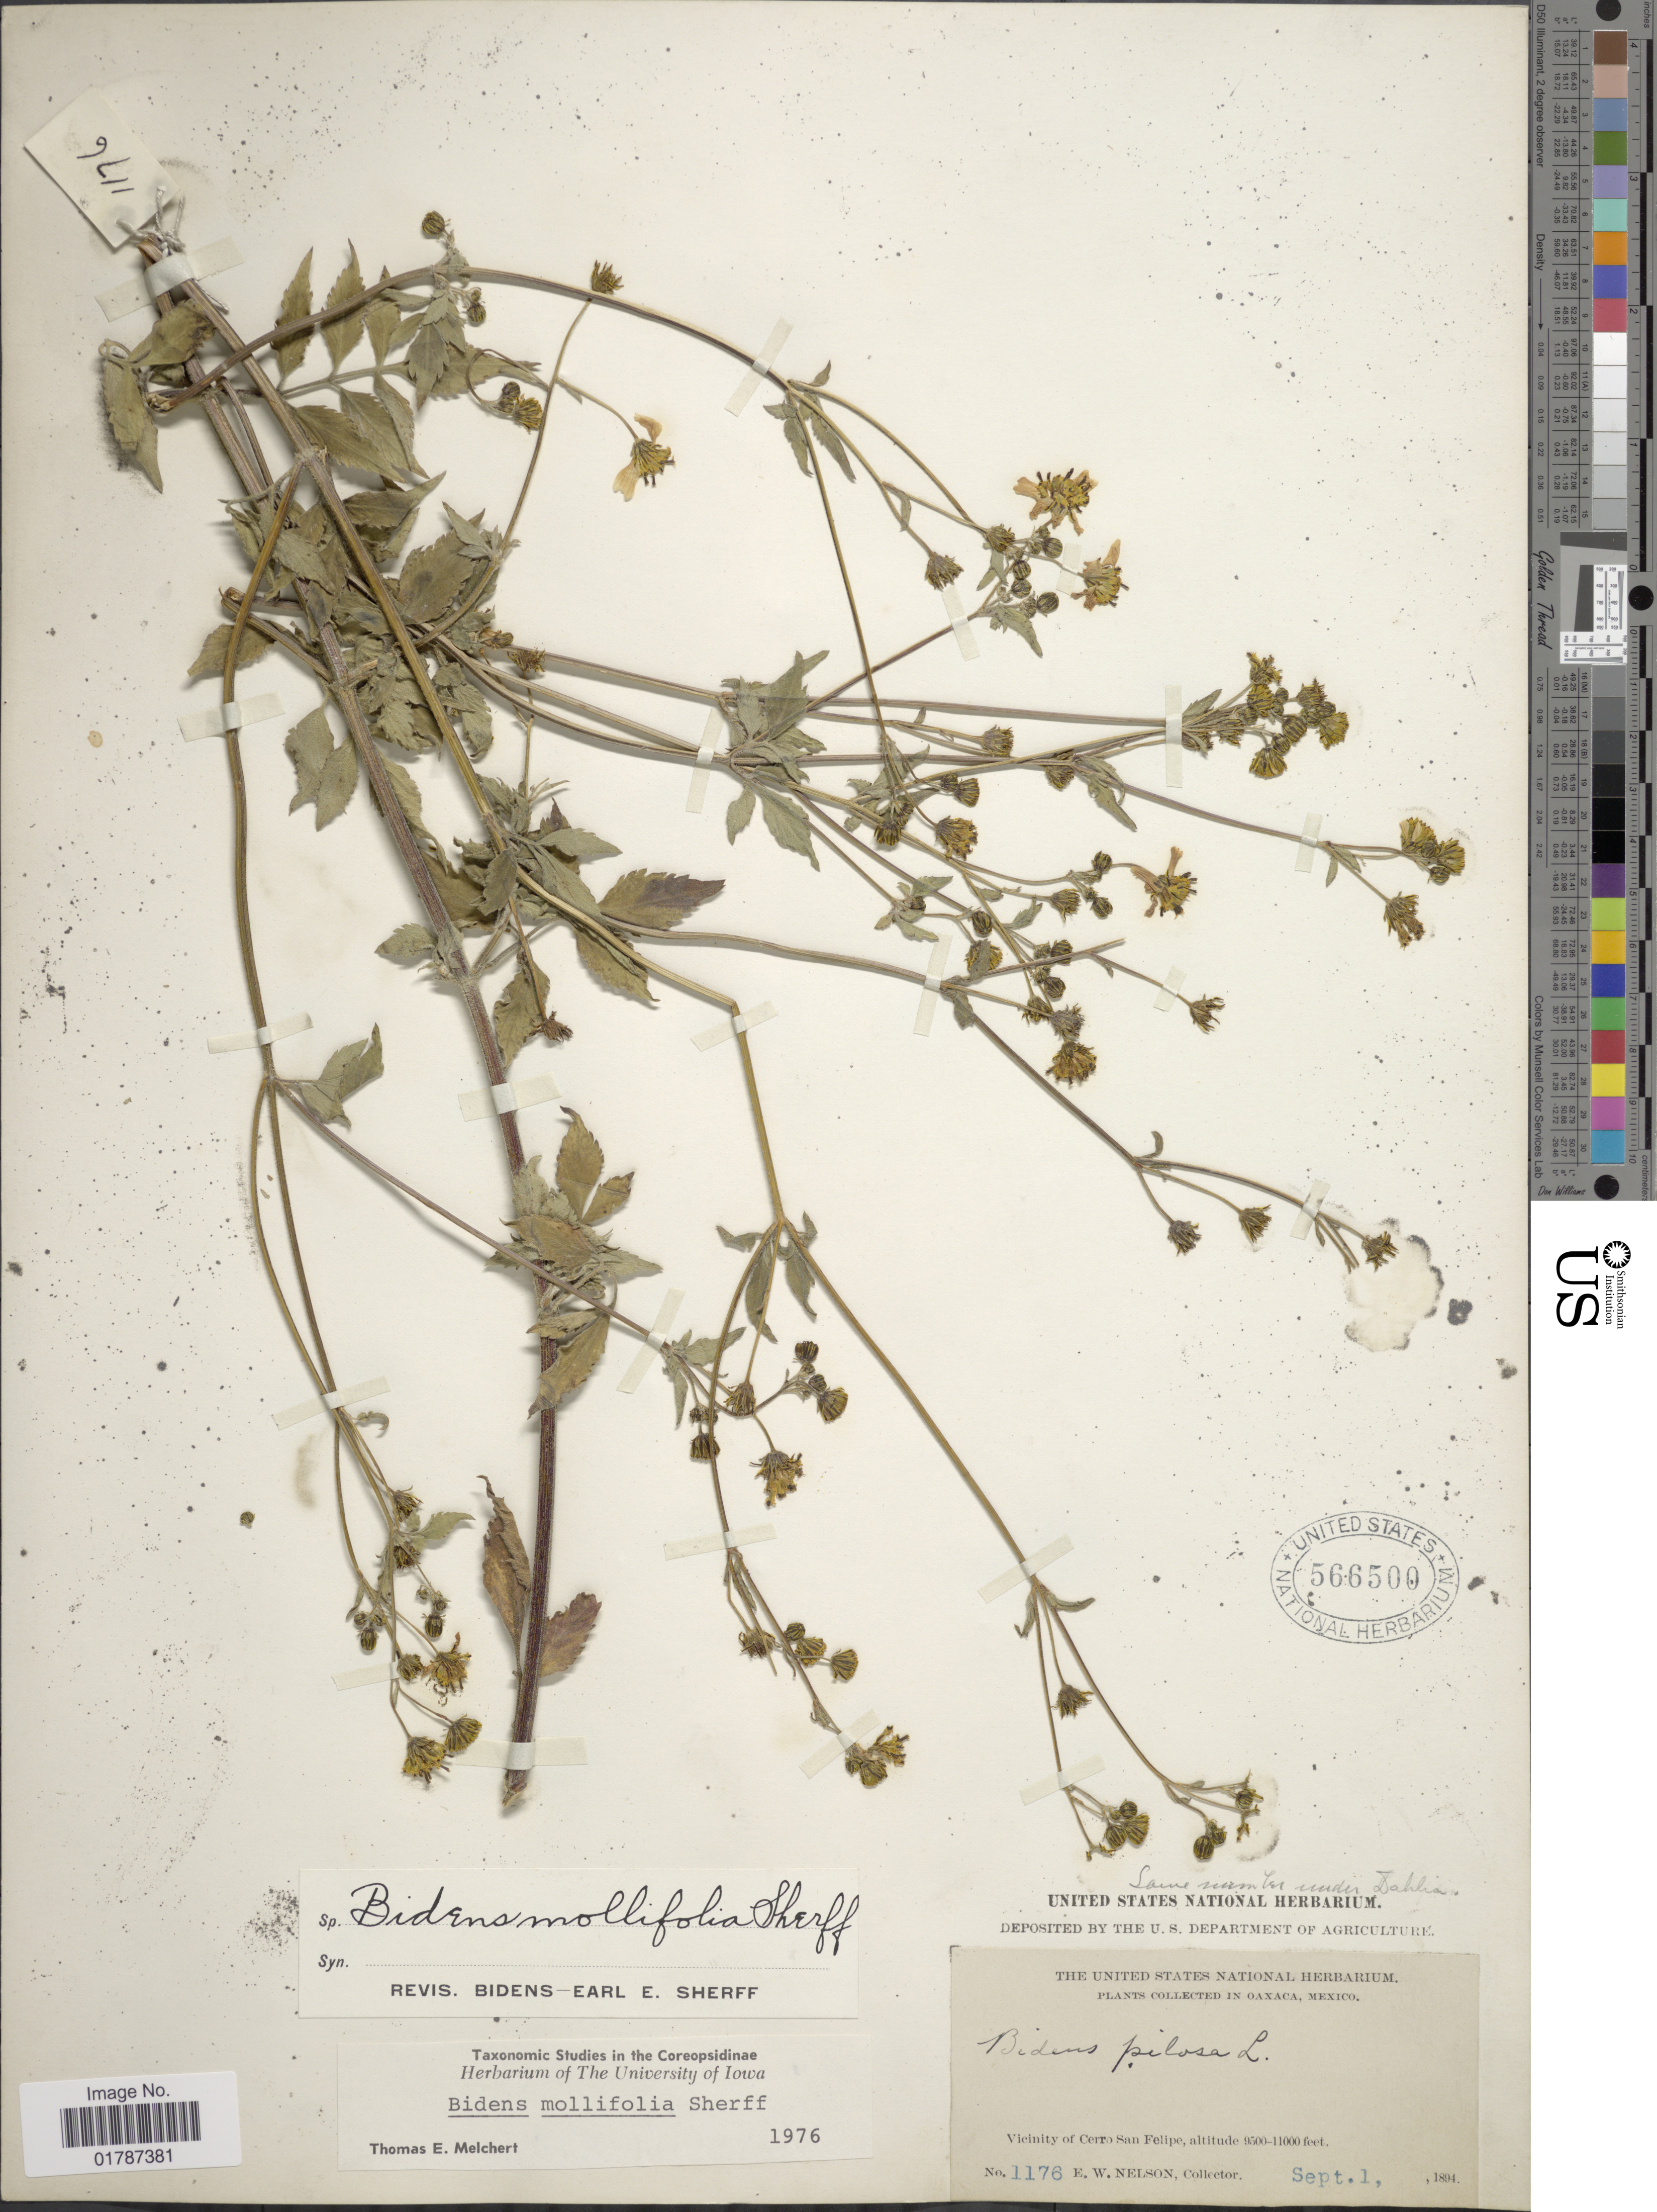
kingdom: Plantae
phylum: Tracheophyta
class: Magnoliopsida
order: Asterales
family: Asteraceae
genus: Bidens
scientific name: Bidens mollifolia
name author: Sherff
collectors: E. W. Nelson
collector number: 1176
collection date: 1894-09-01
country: Mexico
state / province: Oaxaca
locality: In Oaxaca, Mexico, Vicinity of Cerro San felipe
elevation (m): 2896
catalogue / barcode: US 566500